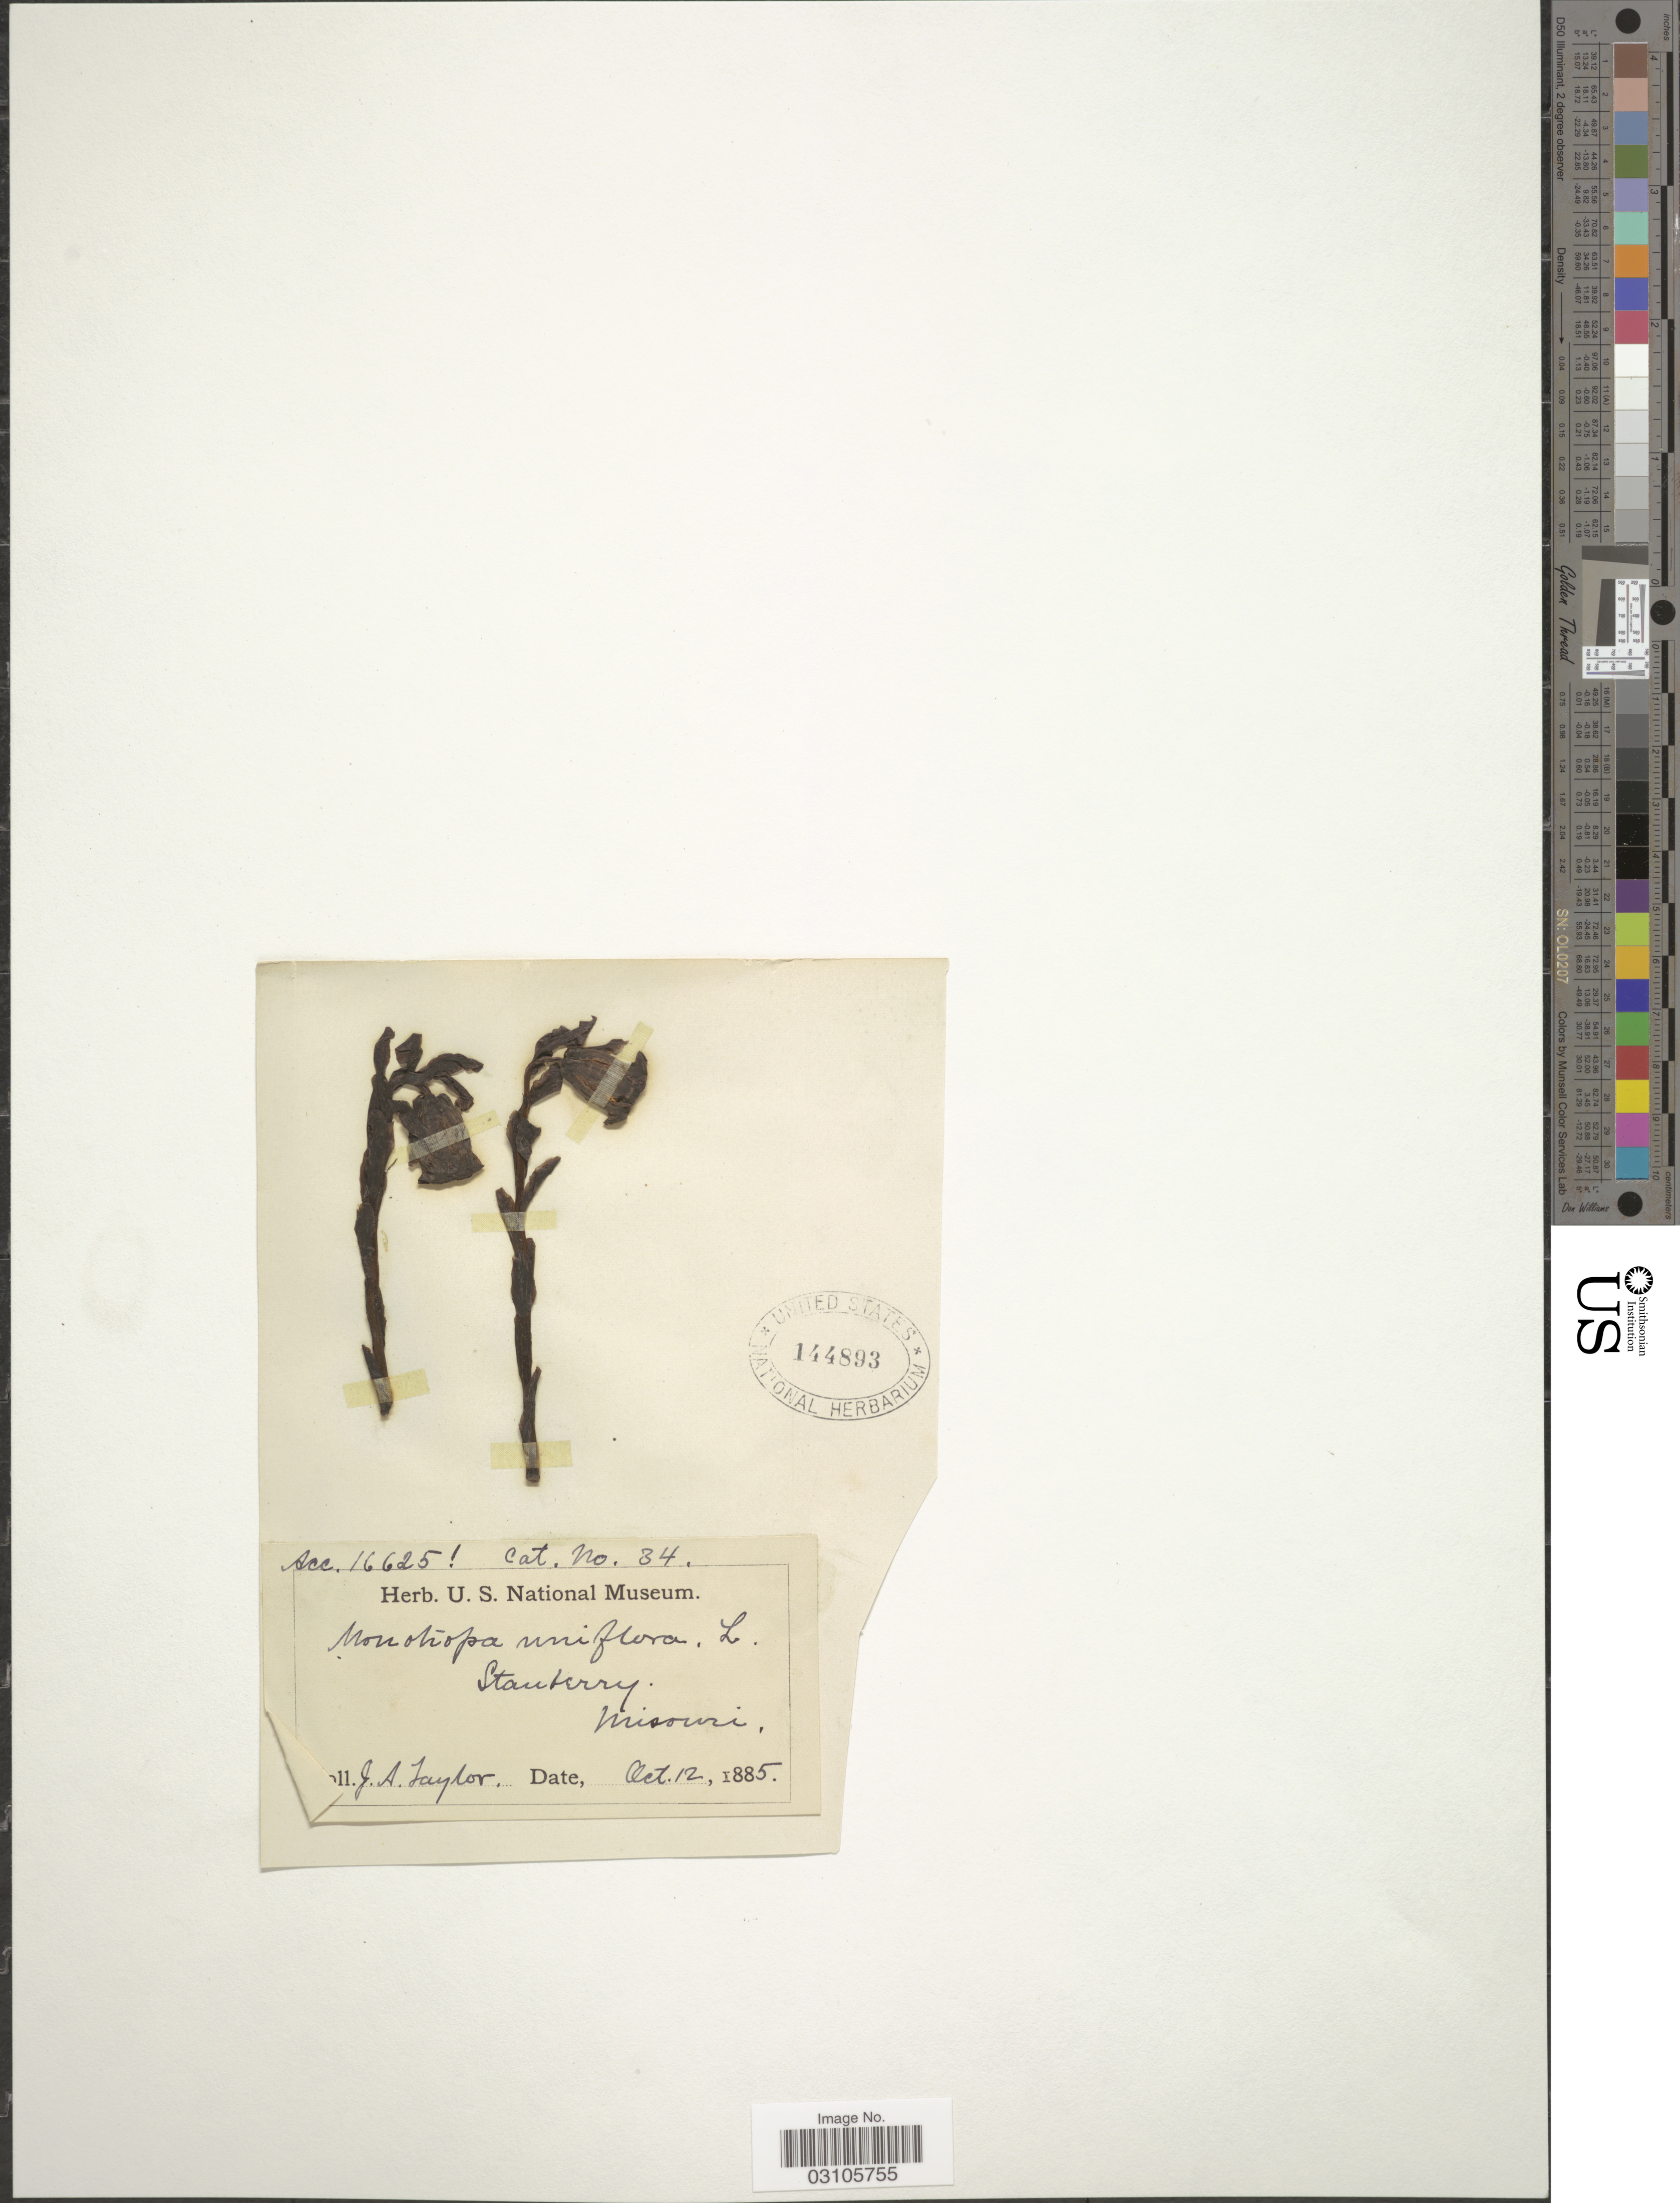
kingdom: Plantae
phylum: Tracheophyta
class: Magnoliopsida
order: Ericales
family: Ericaceae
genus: Monotropa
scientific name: Monotropa uniflora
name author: L.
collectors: J. Taylor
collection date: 1885-10-12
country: United States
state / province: Missouri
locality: Stanberry.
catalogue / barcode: US 144893